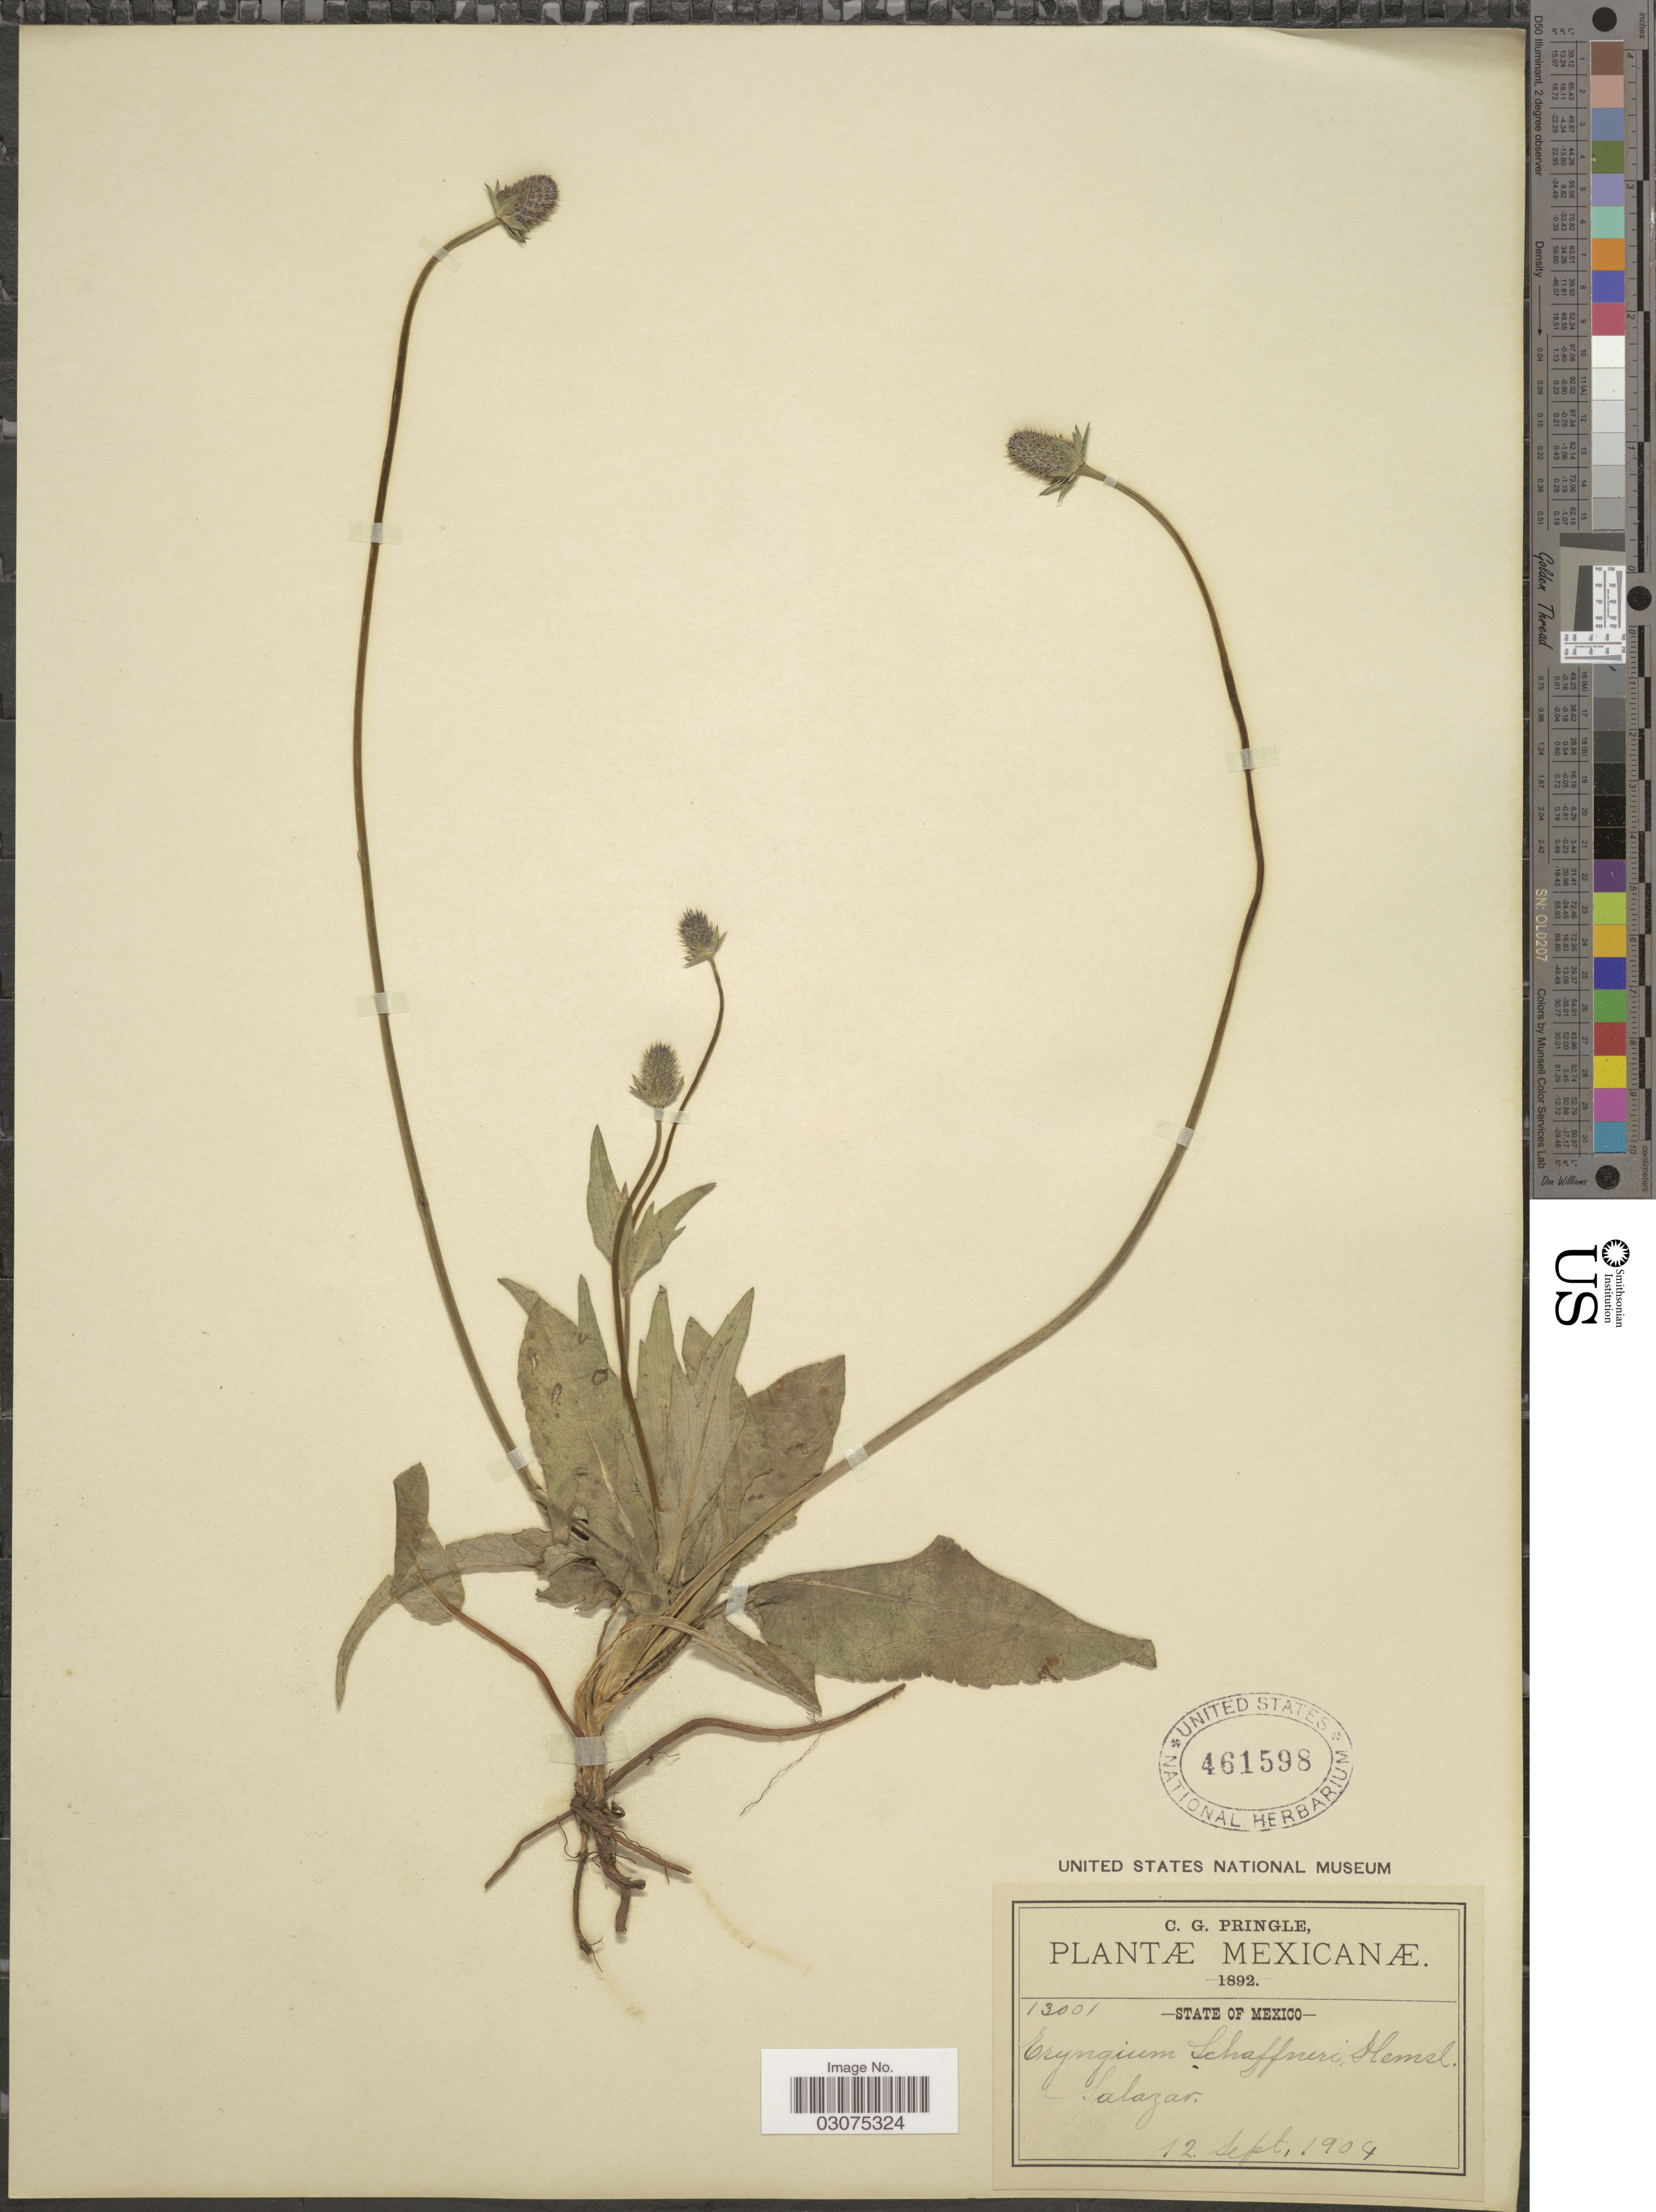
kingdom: Plantae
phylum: Tracheophyta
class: Magnoliopsida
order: Apiales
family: Apiaceae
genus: Eryngium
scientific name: Eryngium bonplandii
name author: F. Delaroche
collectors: C. G. Pringle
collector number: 13001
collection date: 1904-09-12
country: Mexico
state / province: México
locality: Salazar.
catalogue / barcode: US 461598